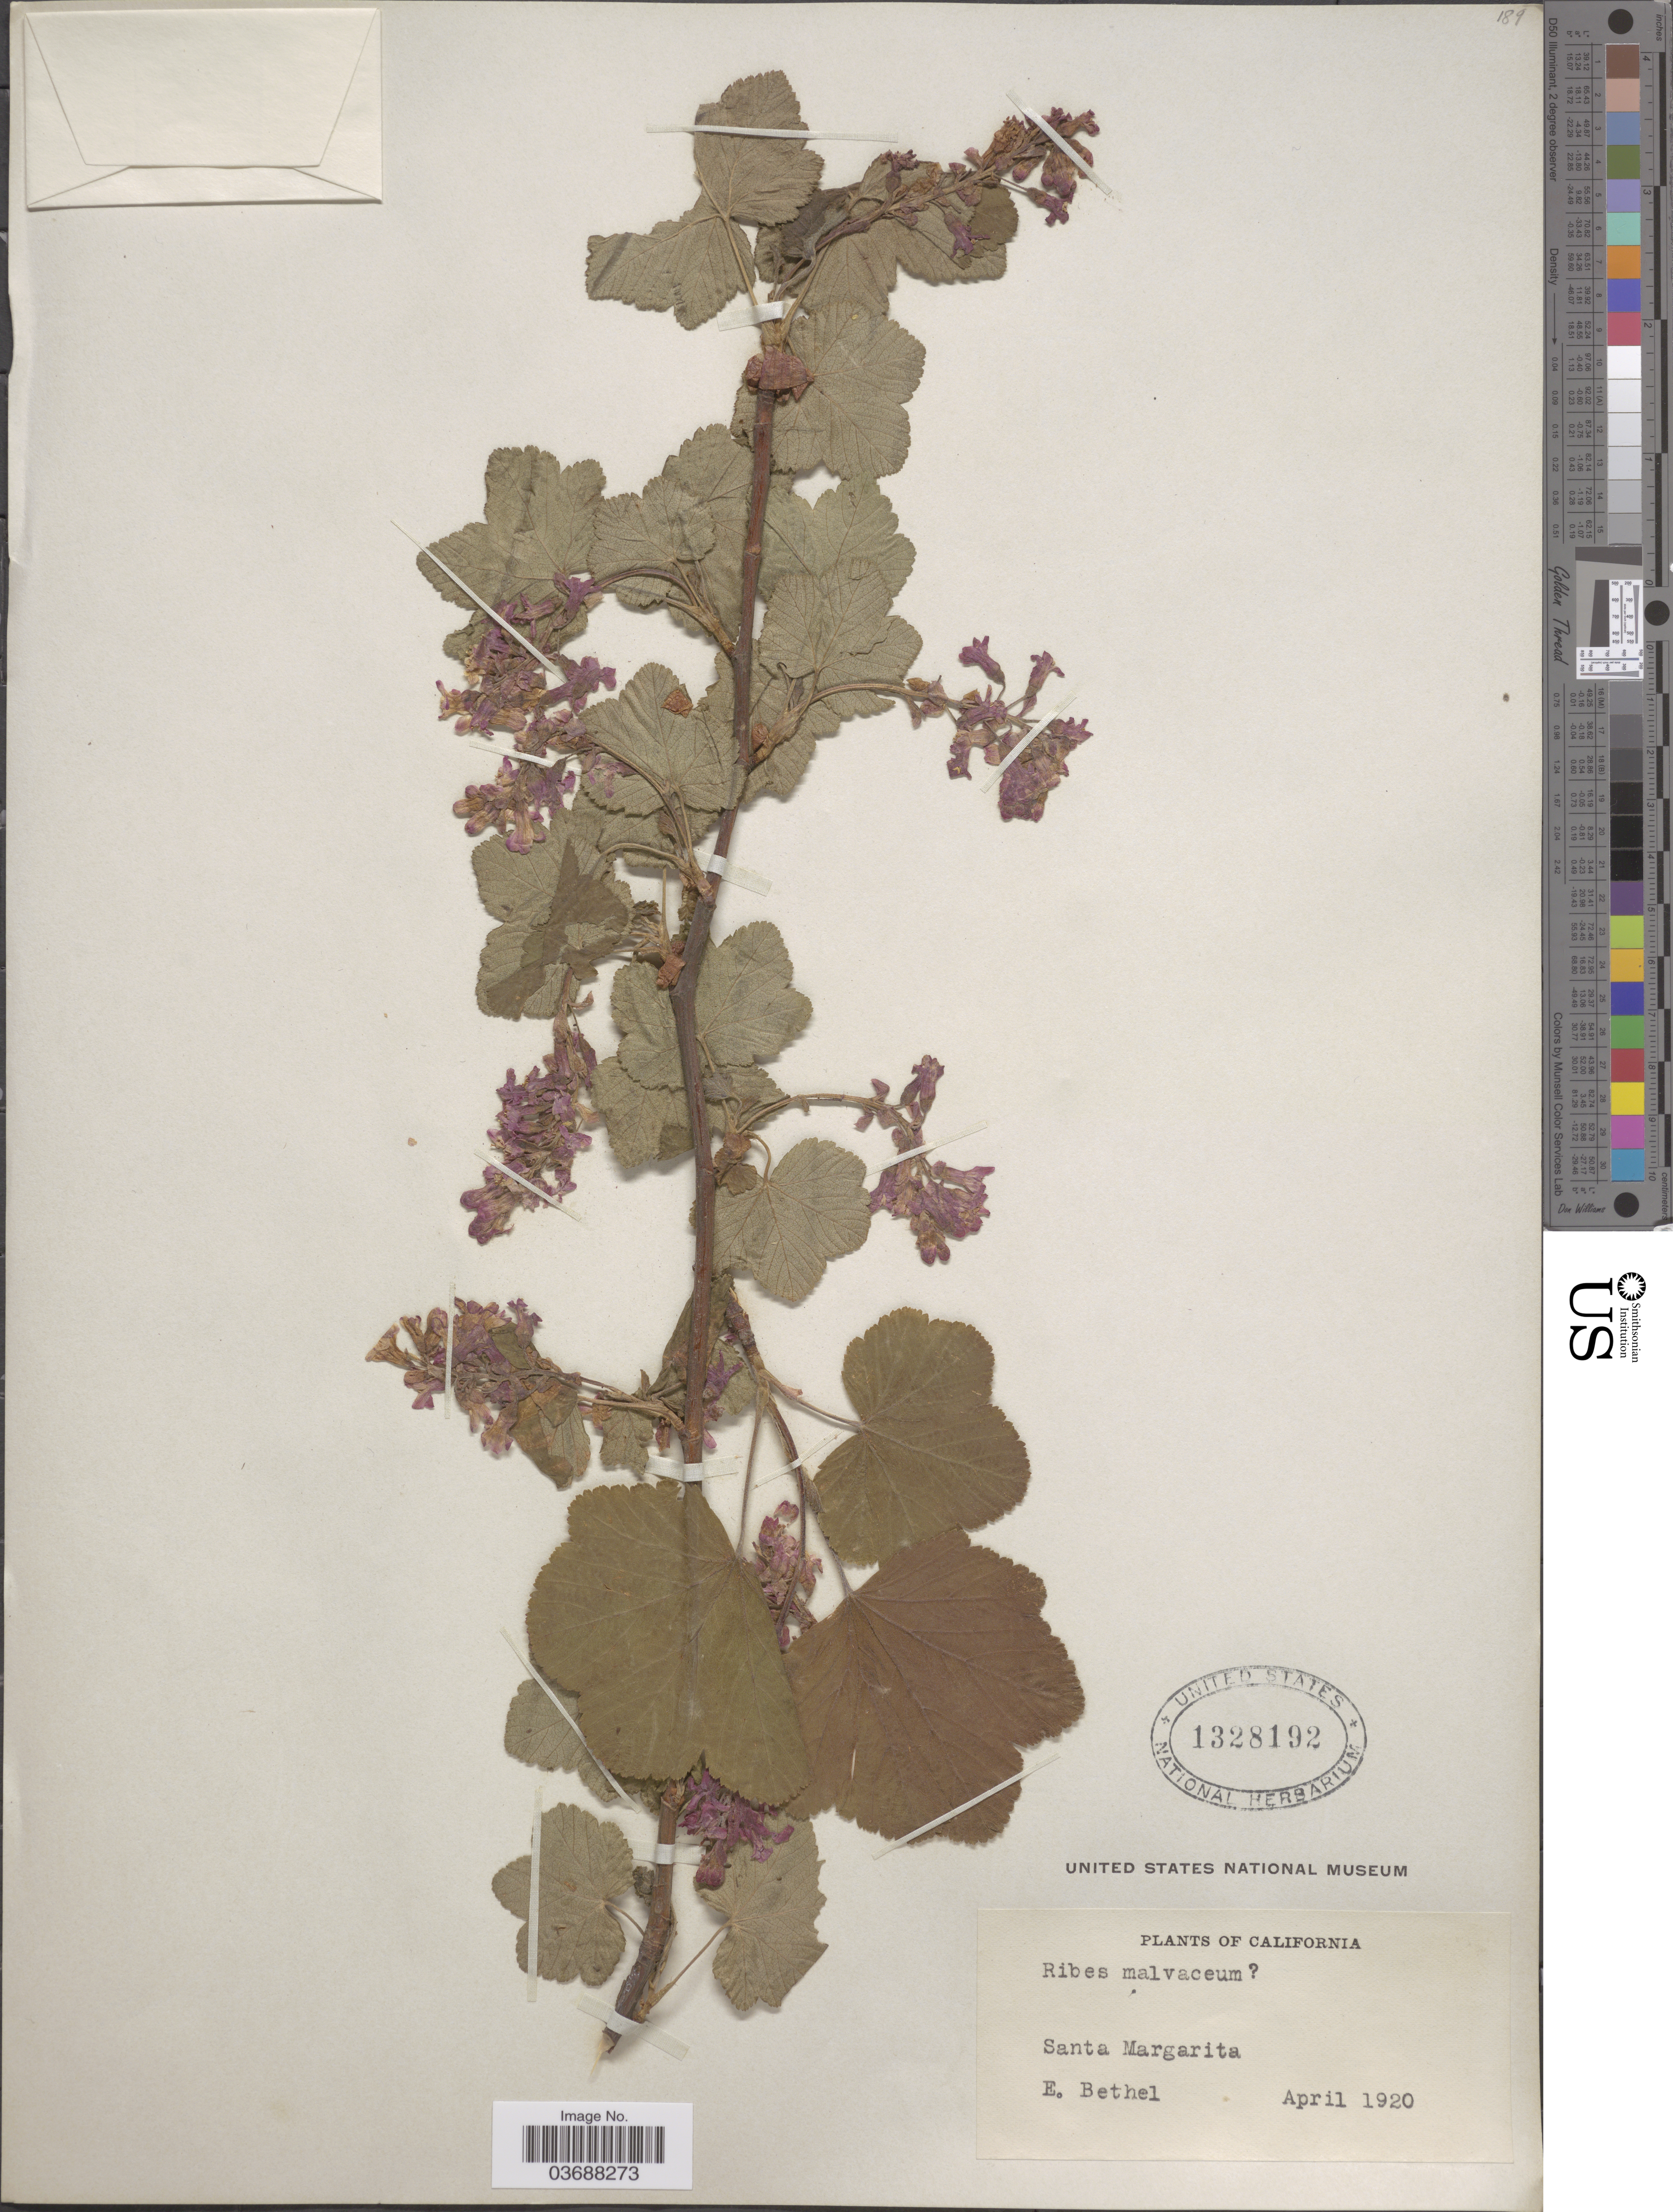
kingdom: Plantae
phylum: Tracheophyta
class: Magnoliopsida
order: Saxifragales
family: Grossulariaceae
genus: Ribes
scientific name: Ribes malvaceum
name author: Sm.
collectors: E. Bethel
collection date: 1920-04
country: United States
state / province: California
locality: Santa Margarita.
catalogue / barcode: US 1328192